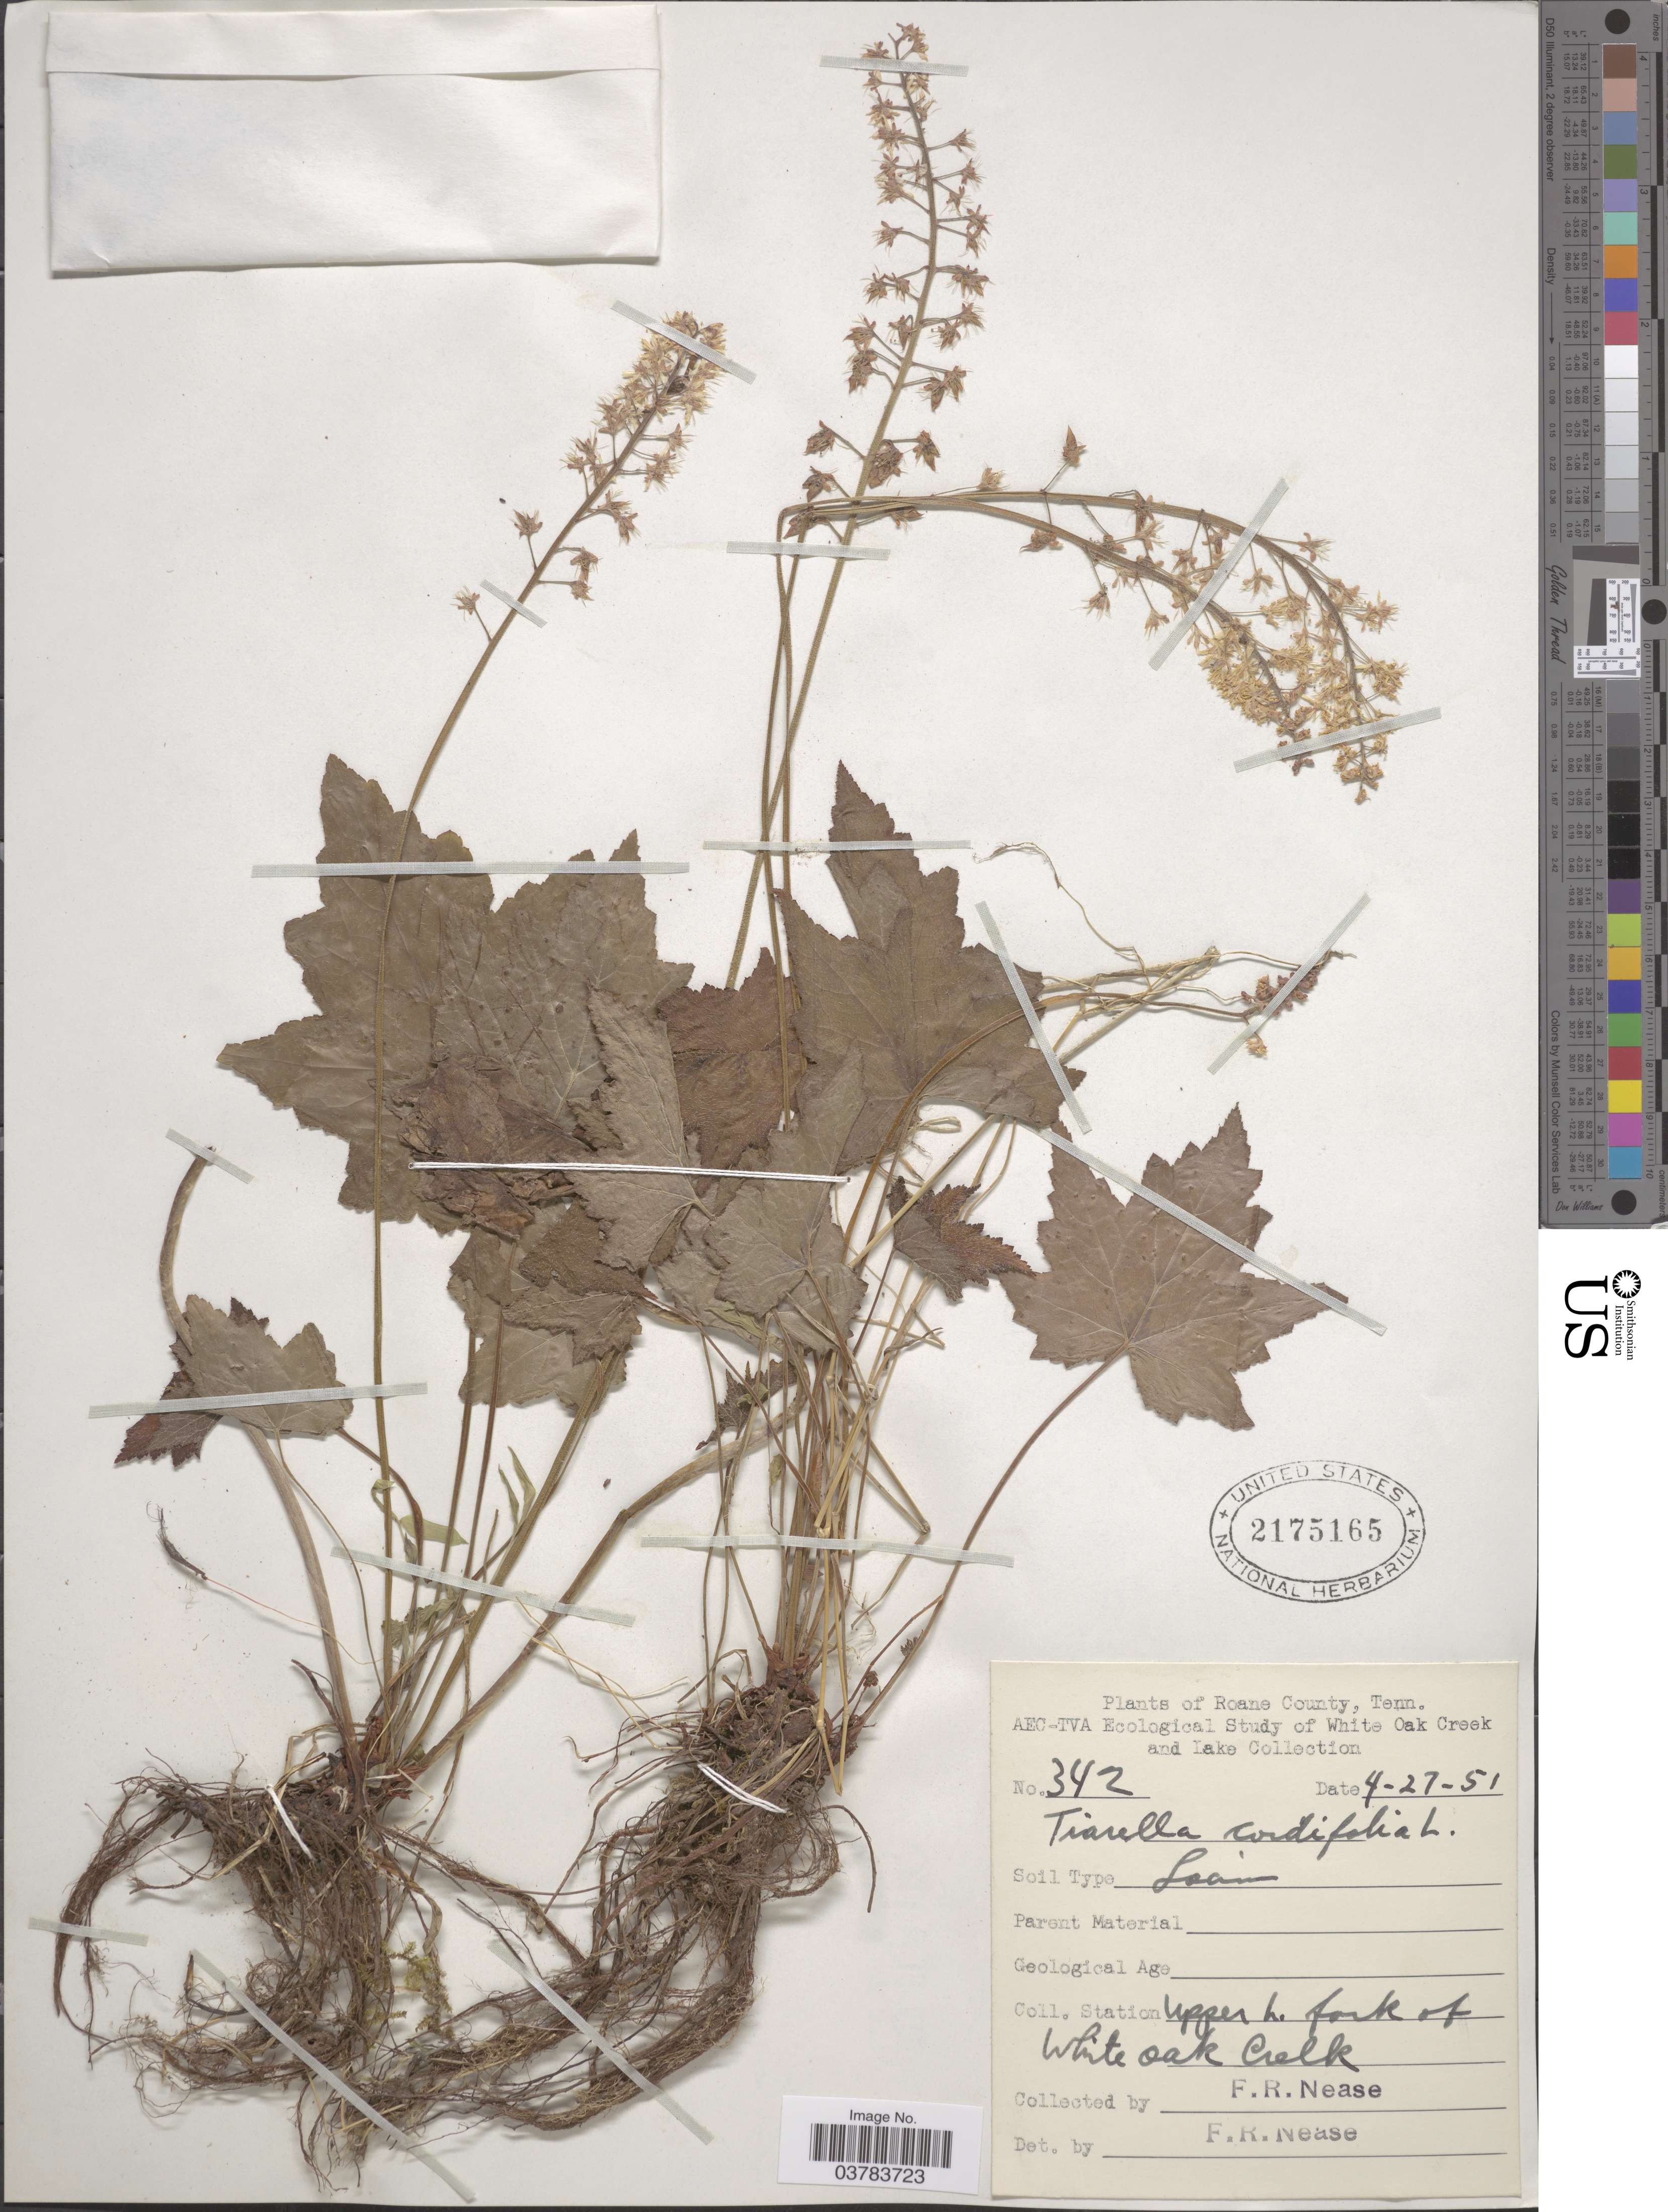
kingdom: Plantae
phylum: Tracheophyta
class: Magnoliopsida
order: Saxifragales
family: Saxifragaceae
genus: Tiarella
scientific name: Tiarella cordifolia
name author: L.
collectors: F. Nease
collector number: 342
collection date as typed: Transcribed d/m/y: 27/4/51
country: United States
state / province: Tennessee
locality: Roane County. Station Upper L. fork of White oak Creek.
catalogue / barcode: US 2175165